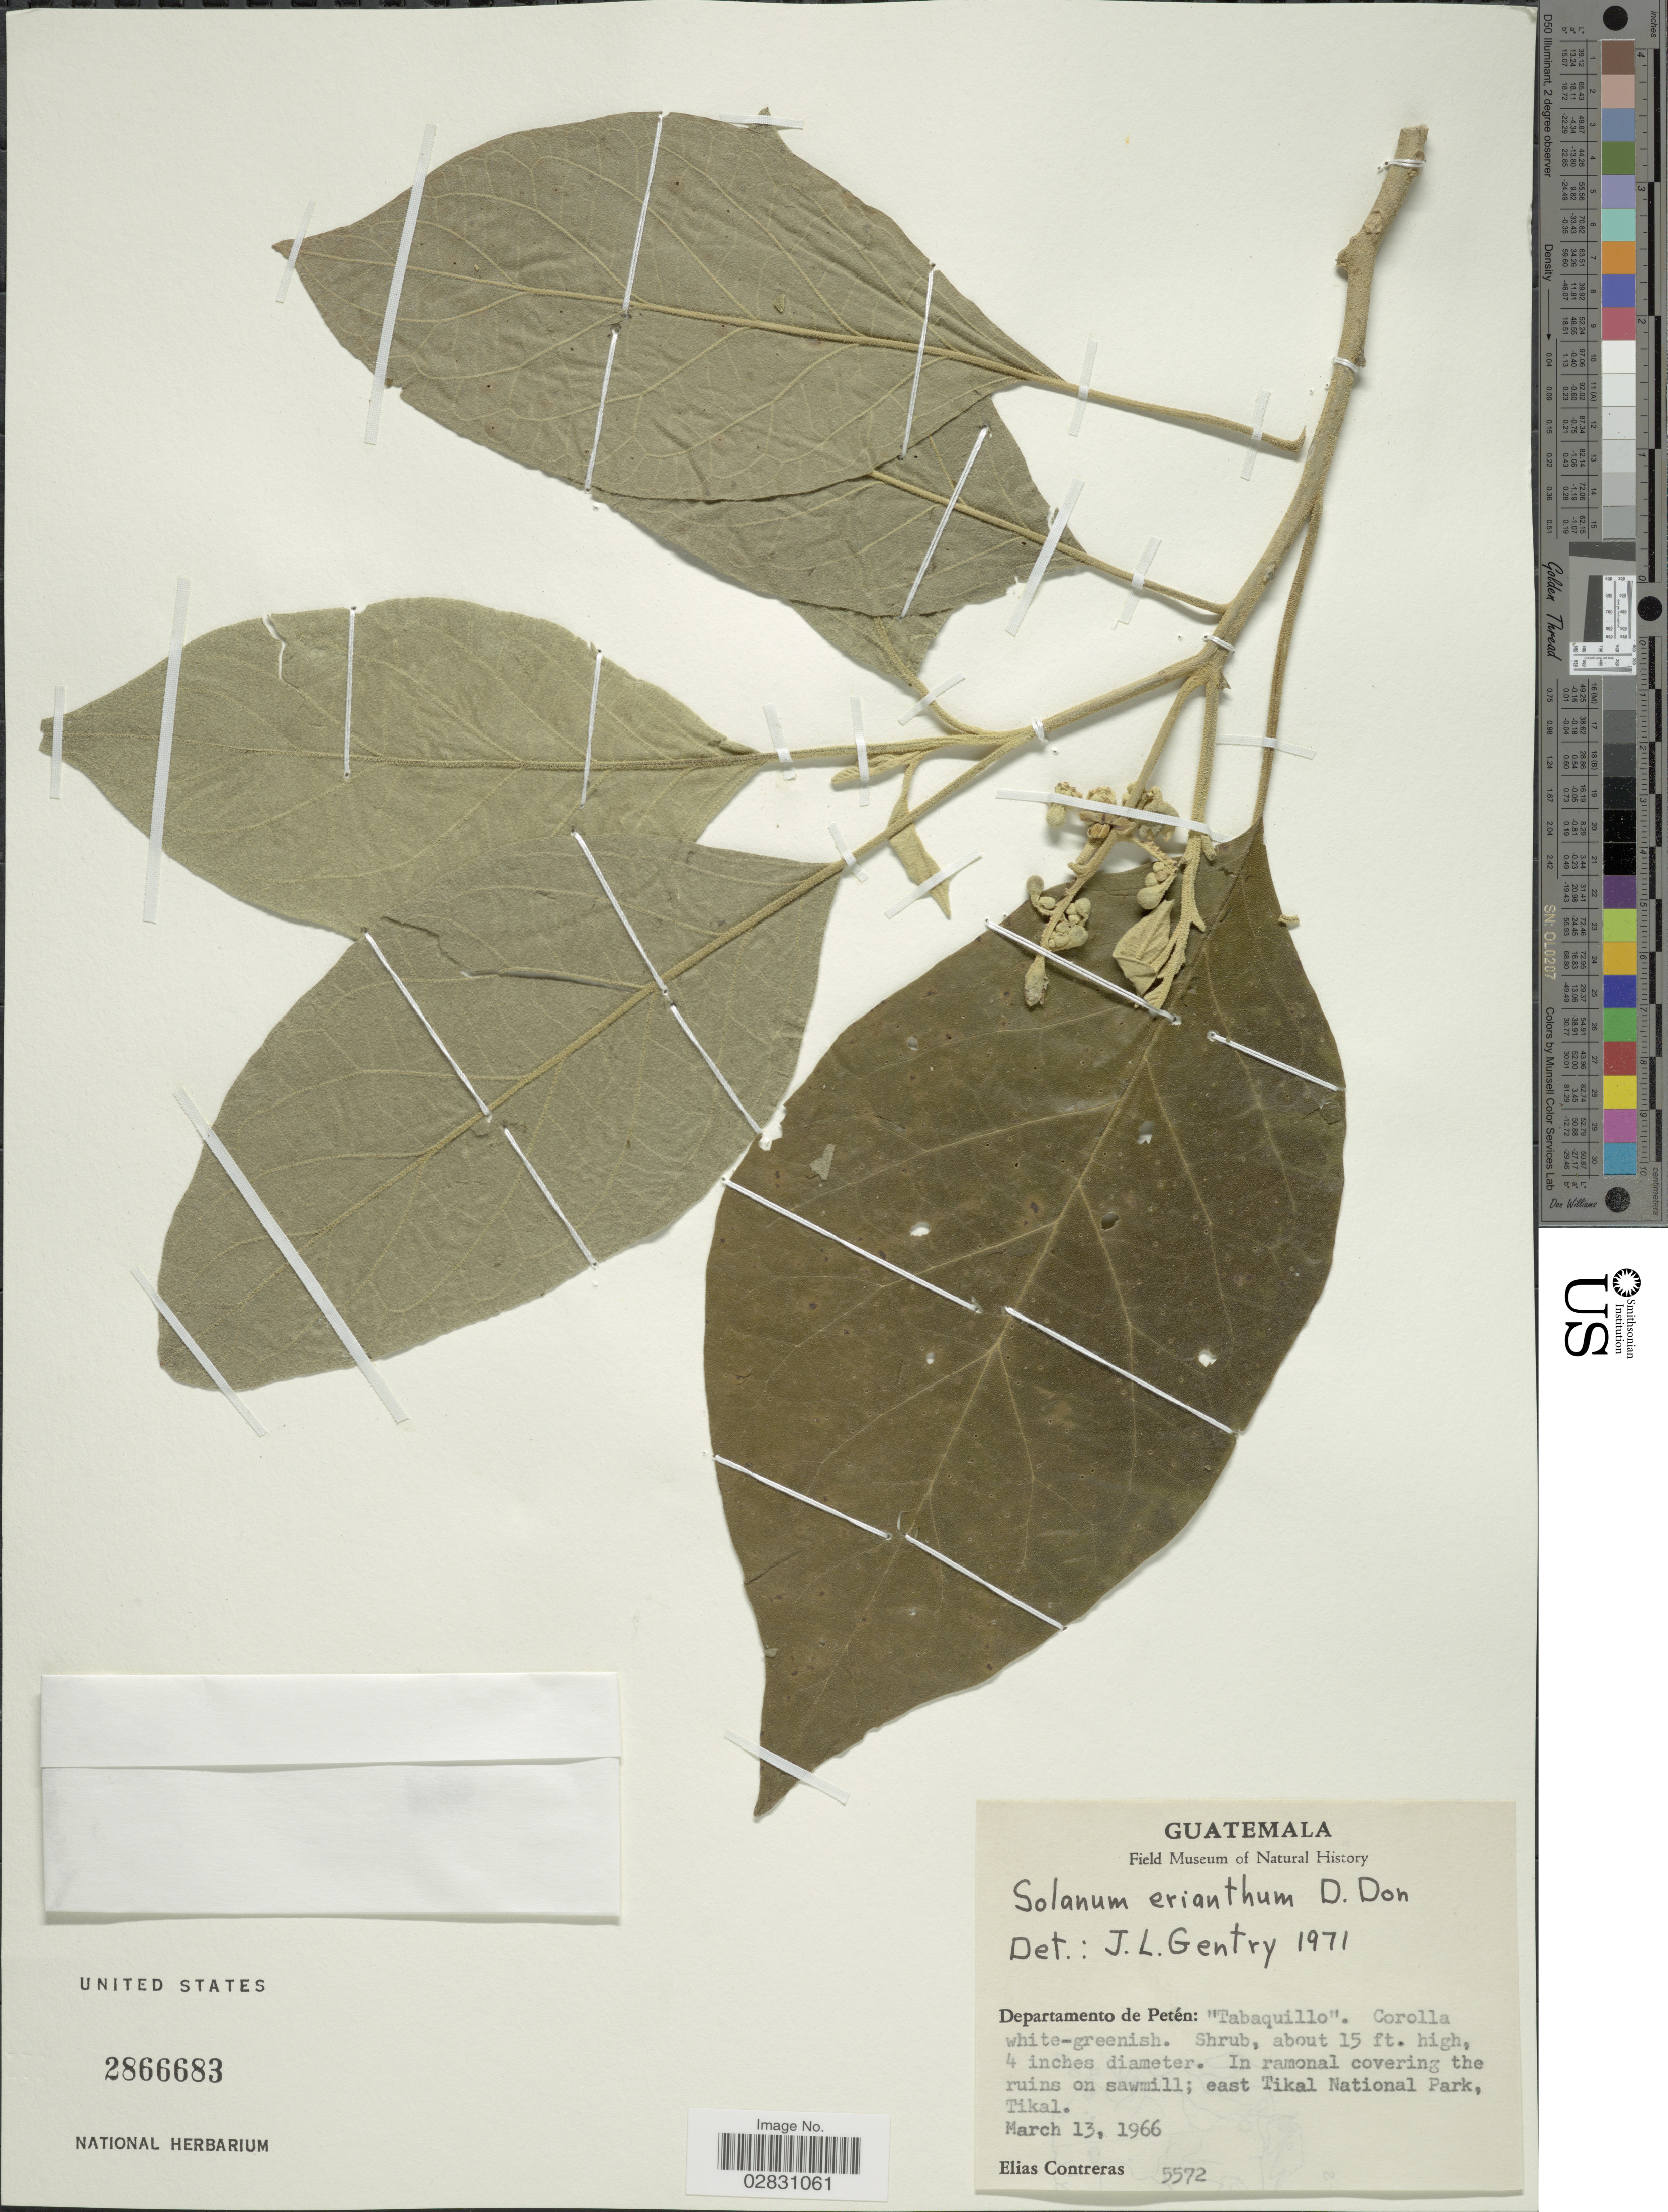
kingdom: Plantae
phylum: Tracheophyta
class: Magnoliopsida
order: Solanales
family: Solanaceae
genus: Solanum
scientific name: Solanum erianthum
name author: D. Don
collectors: E. Contreras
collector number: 5572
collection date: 1966-03-13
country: Guatemala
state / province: El Petén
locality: Departamento de Petén: "Tabaquillo". In ramonal covering the ruins on sawmill; east Tikal National Park, Tikal.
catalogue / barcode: US 2866683